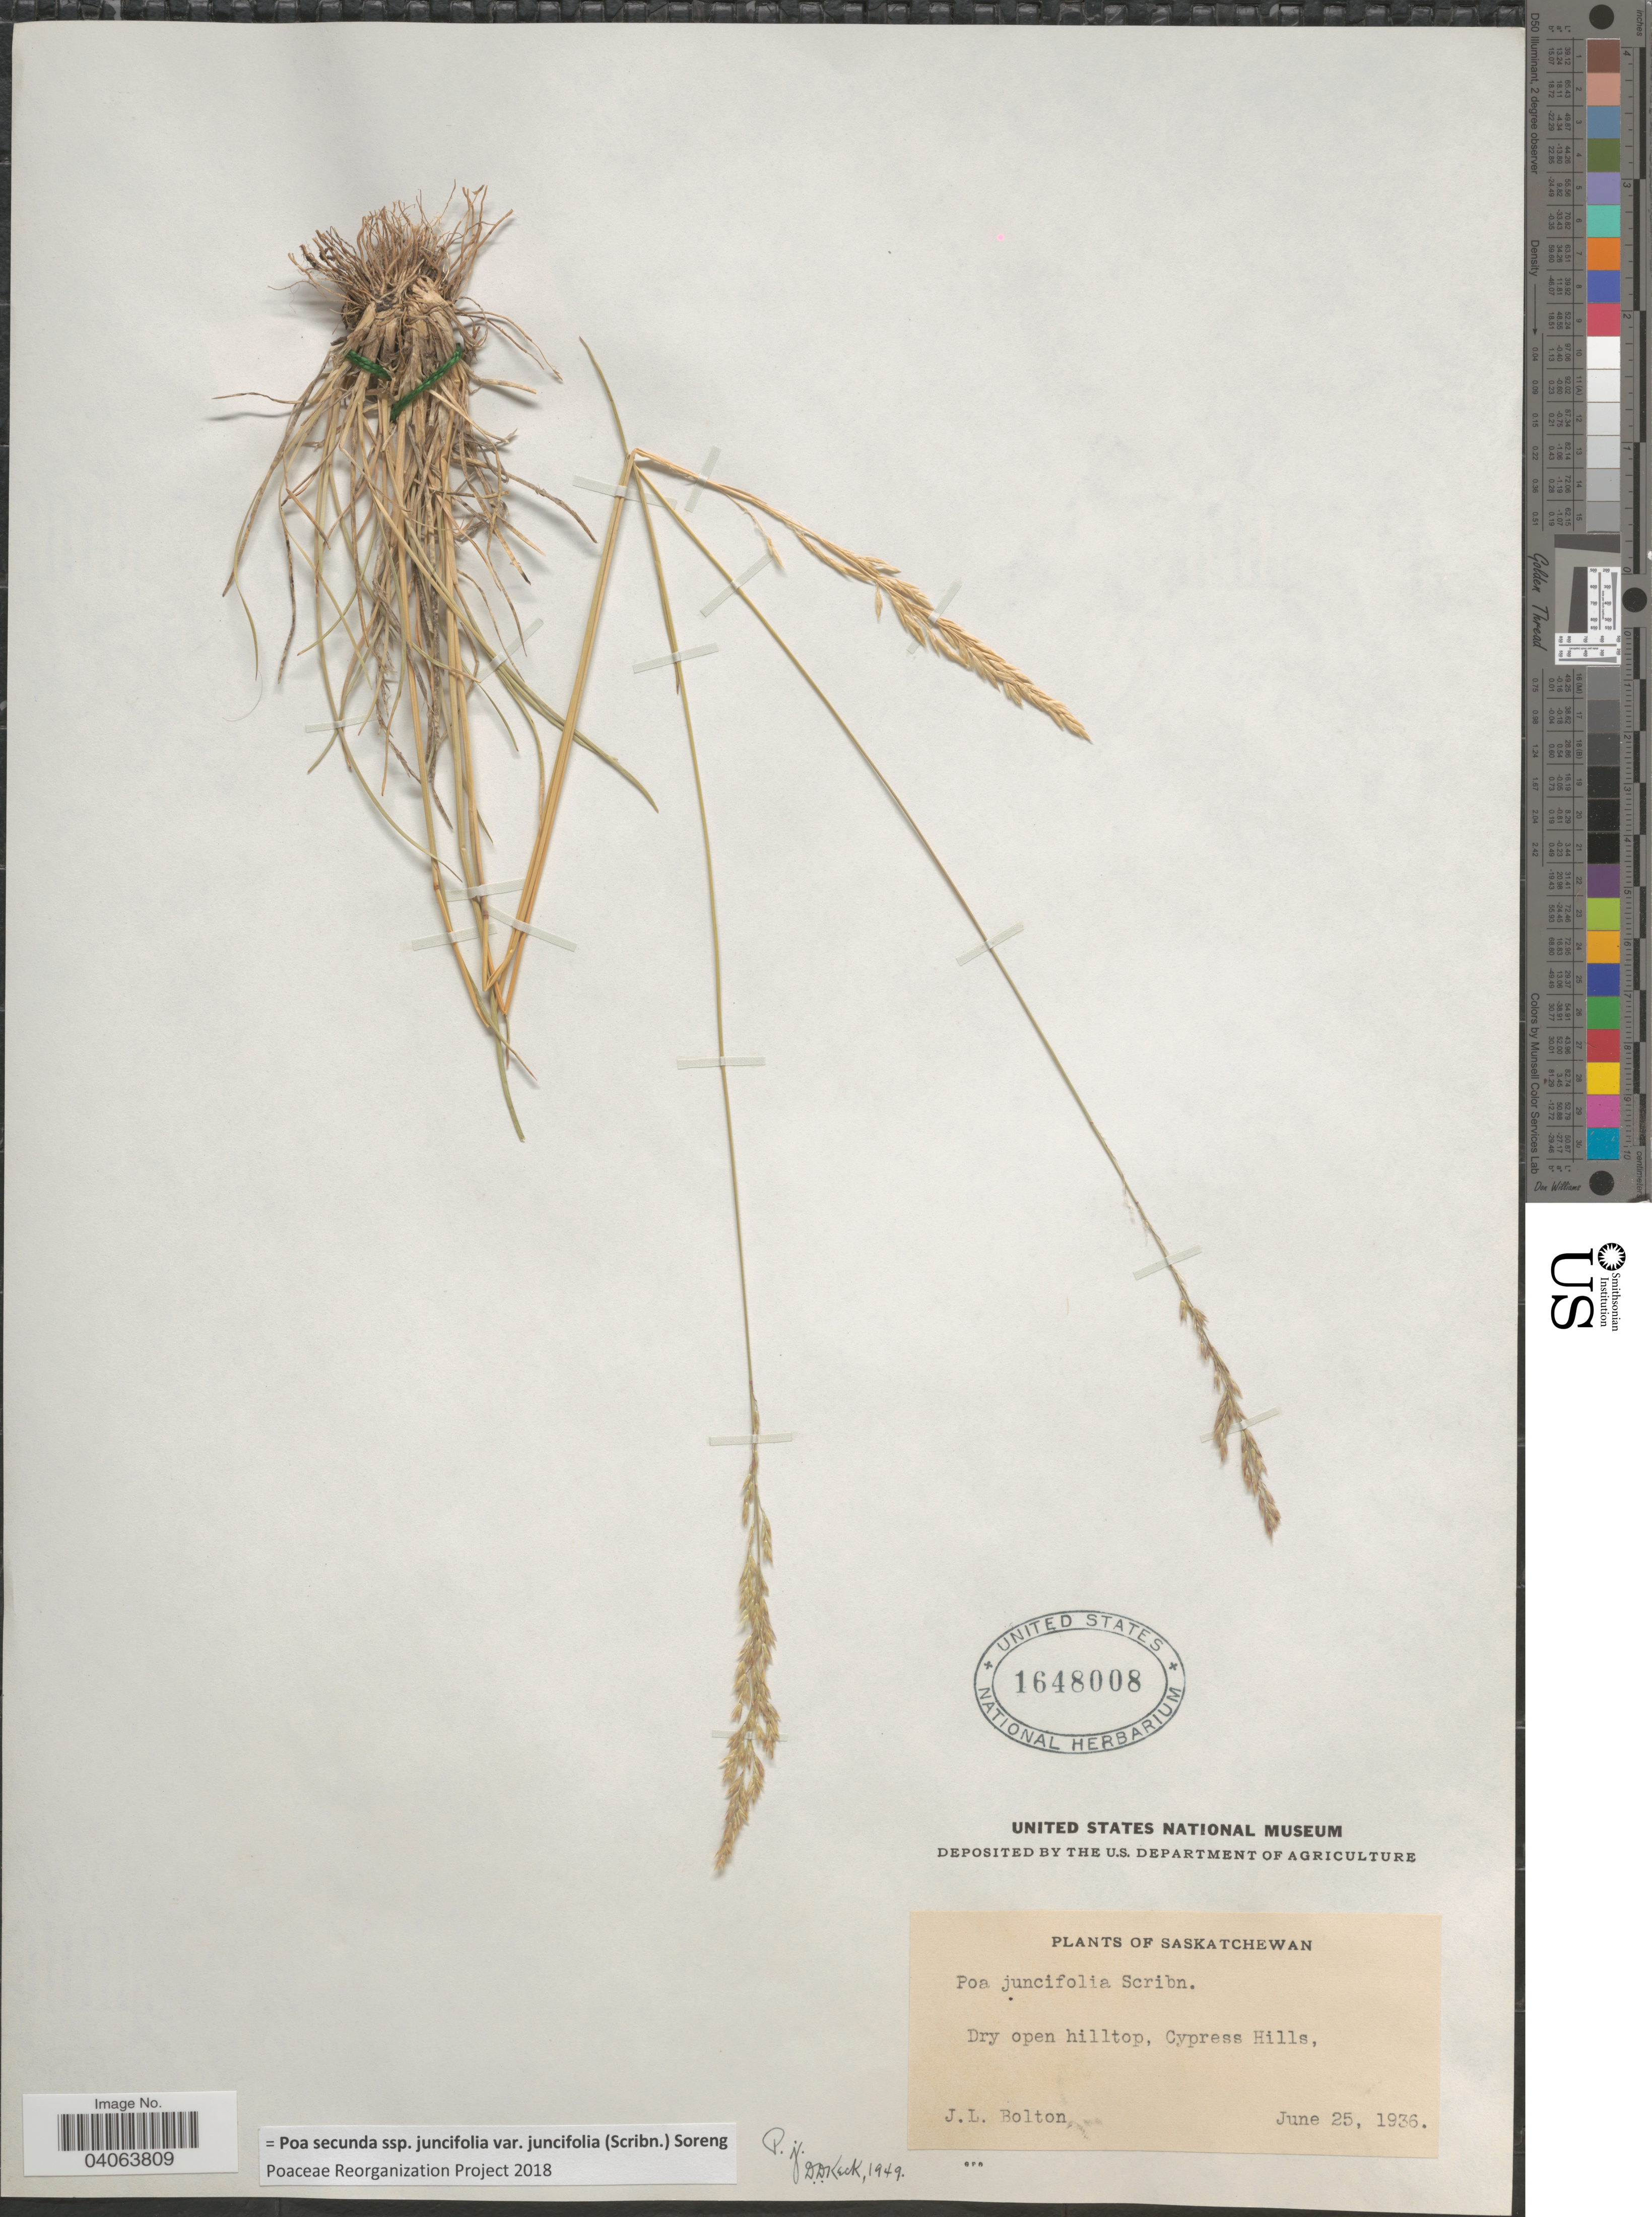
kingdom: Plantae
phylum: Tracheophyta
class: Liliopsida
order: Poales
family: Poaceae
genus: Poa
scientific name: Poa secunda subsp. juncifolia var. juncifolia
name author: (Scribn.) Soreng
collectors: J. Bolton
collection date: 1936-06-25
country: Canada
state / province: Saskatchewan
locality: Dry open hilltop, Cypress Hills.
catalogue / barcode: US 1648008